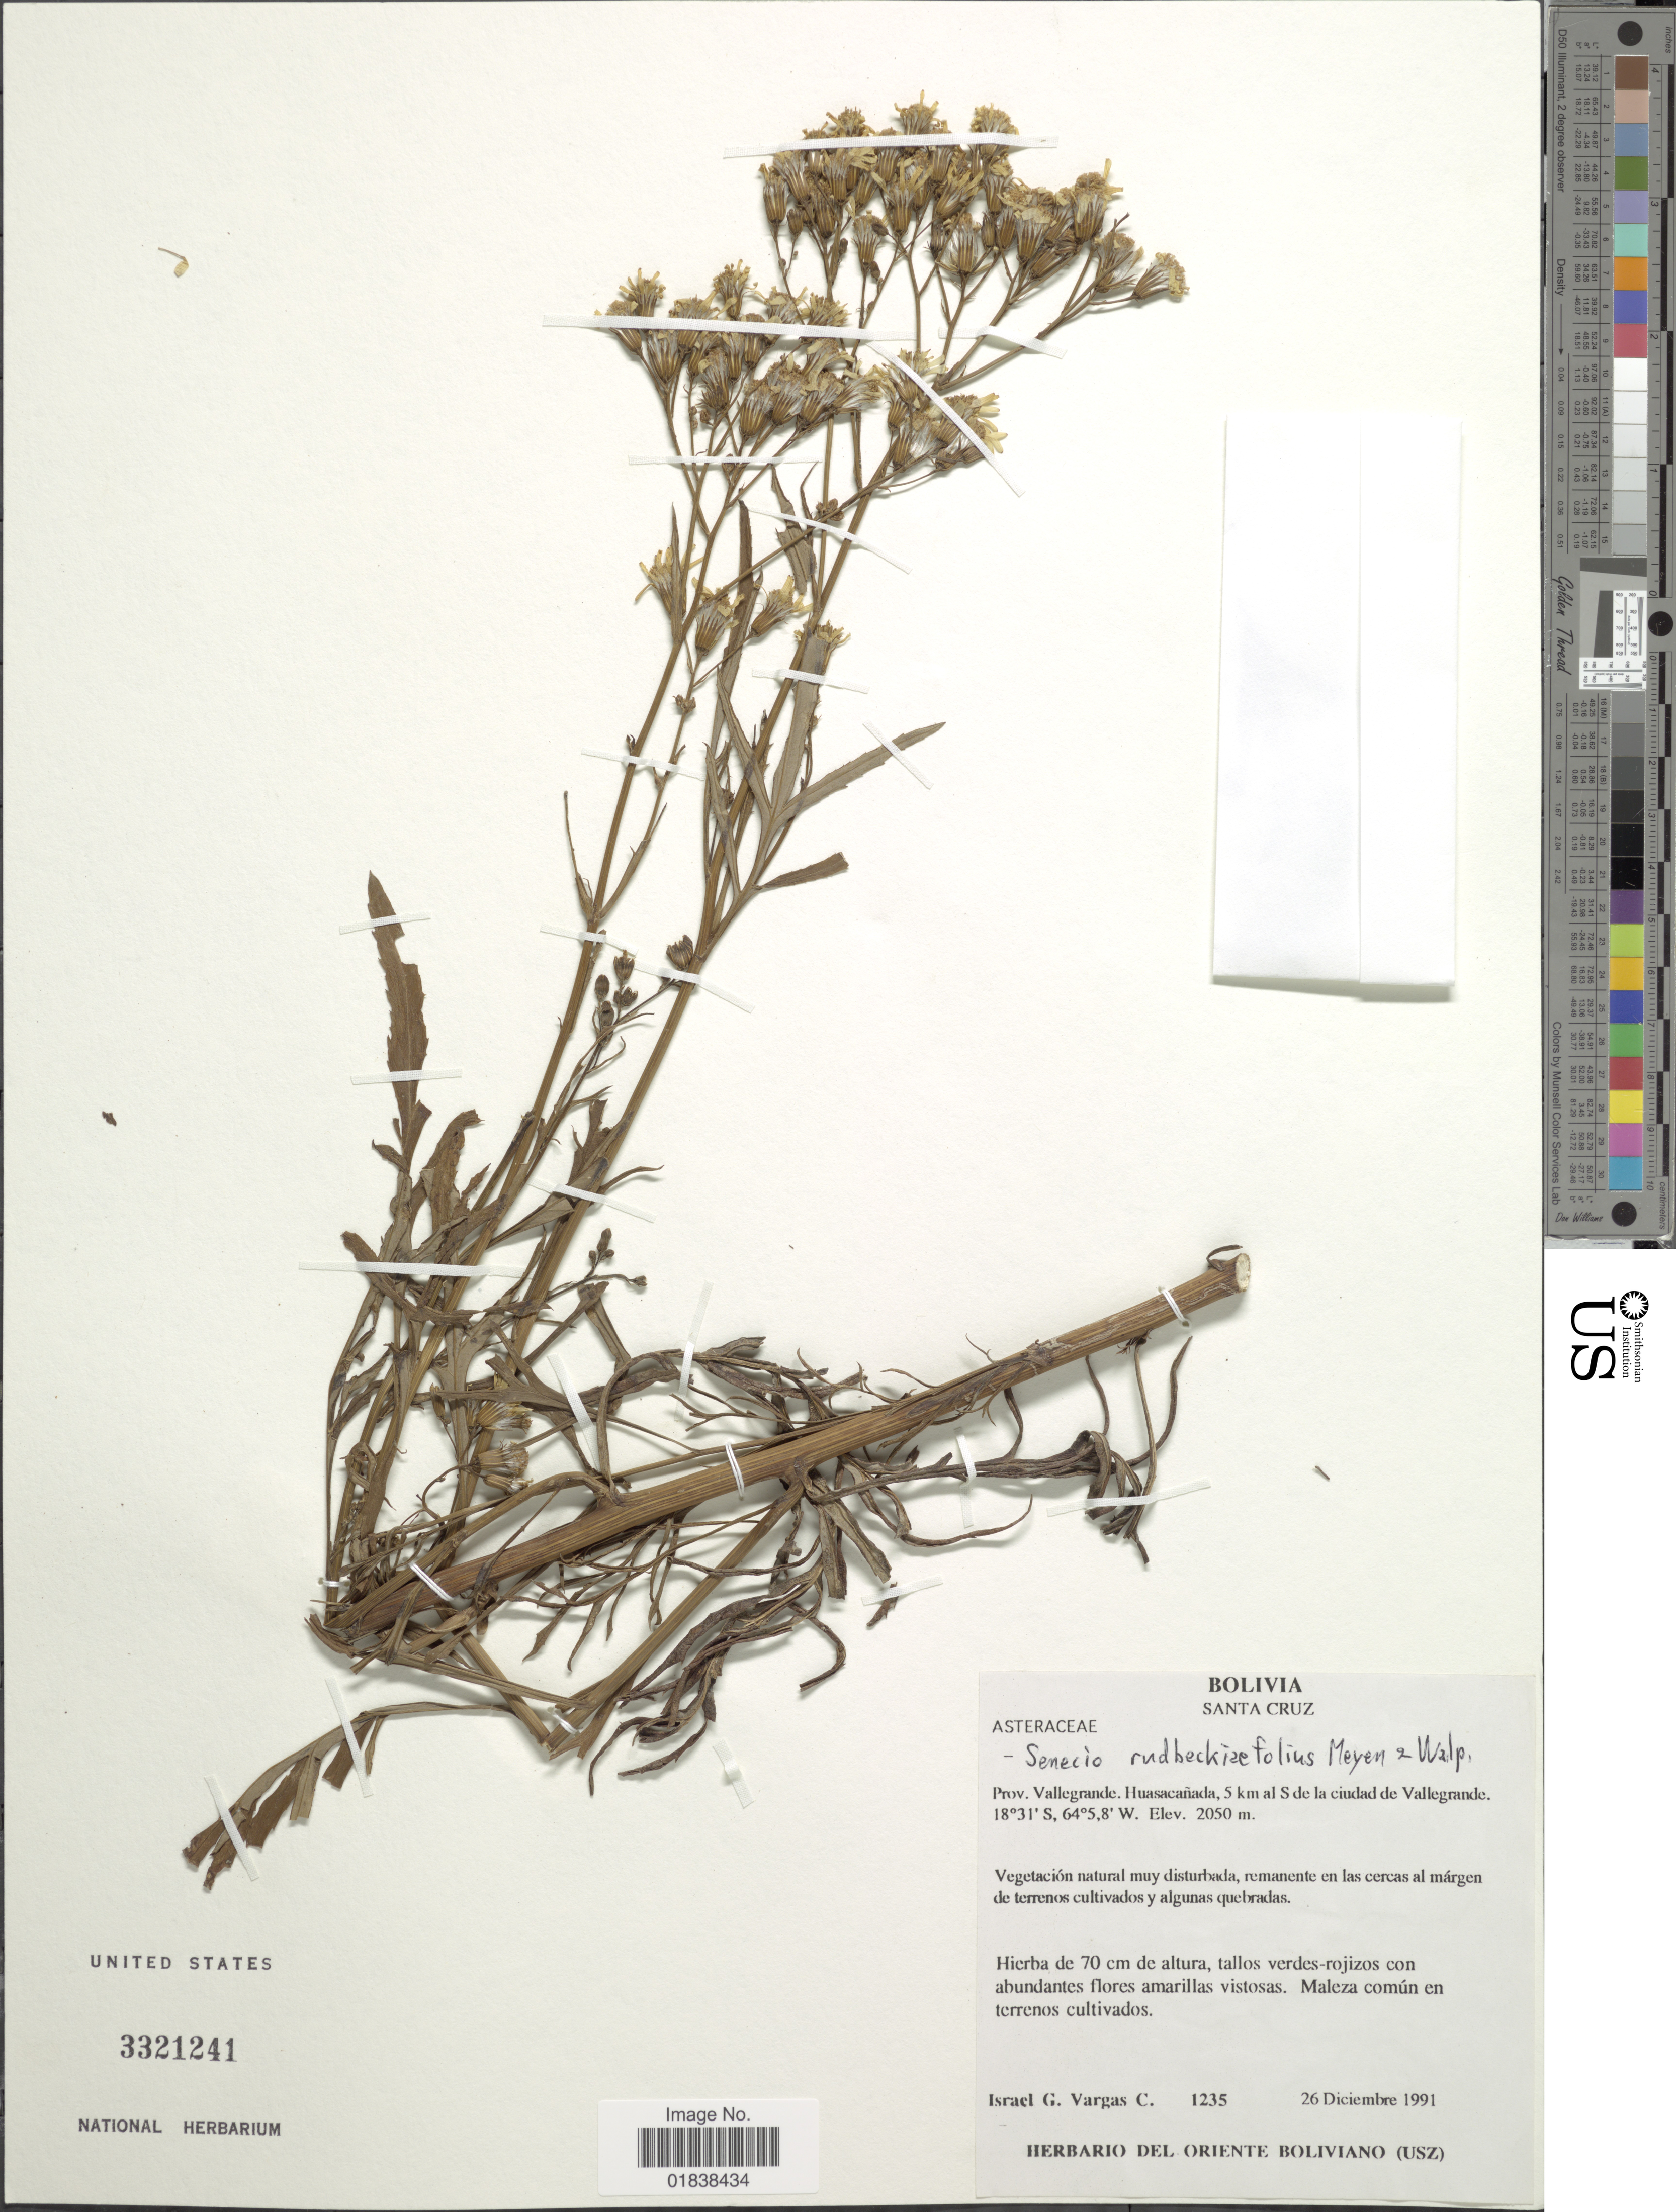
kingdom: Plantae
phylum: Tracheophyta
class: Magnoliopsida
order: Asterales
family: Asteraceae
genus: Senecio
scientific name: Senecio rudbeckiifolius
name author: Meyen & Walp.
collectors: I. G. Vargas C.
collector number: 1235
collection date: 1991-12-26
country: Bolivia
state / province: Santa Cruz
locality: Prov. Vallegrande, Huasacanada, 5 km al S de la ciudad de Vallegrande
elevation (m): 2050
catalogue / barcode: US 3321241